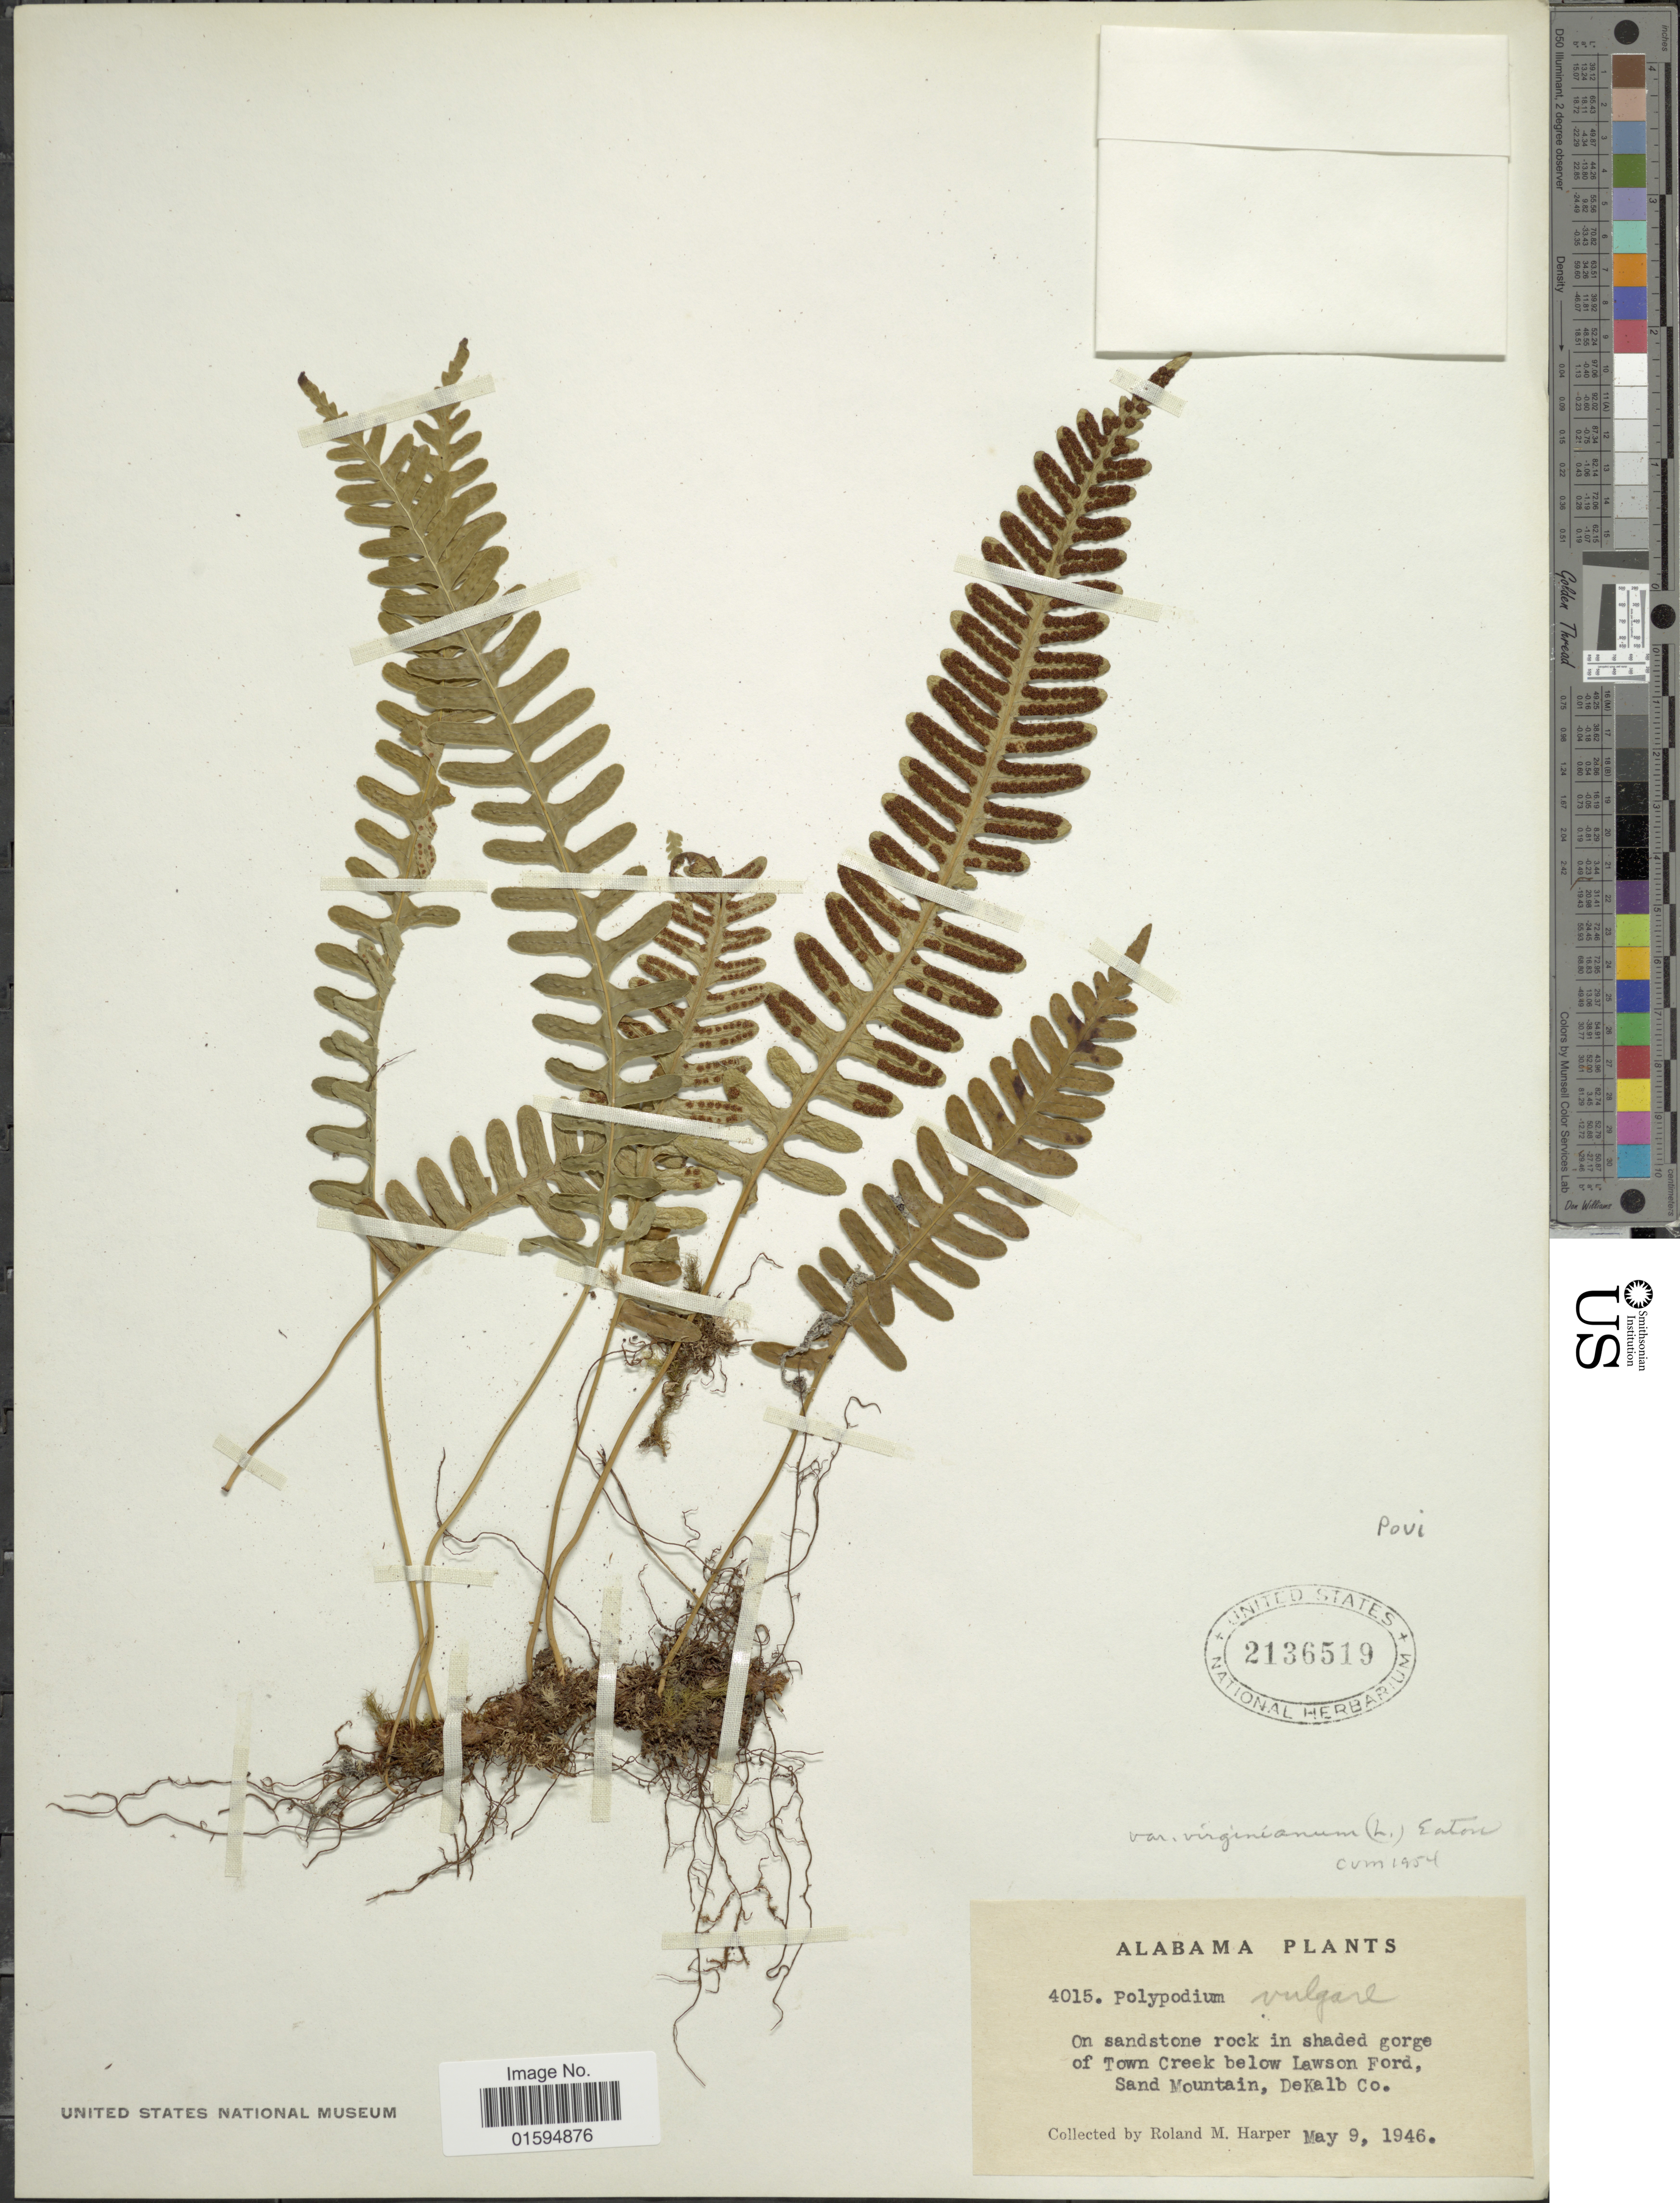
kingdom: Plantae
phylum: Tracheophyta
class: Polypodiopsida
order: Polypodiales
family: Polypodiaceae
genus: Polypodium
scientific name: Polypodium virginianum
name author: L.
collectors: R. M. Harper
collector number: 4015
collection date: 1946-05-09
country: United States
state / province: Alabama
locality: Alabama, On sandstone rock in shaded gorge of Toen Creek below Lawson Ford, Sand Mountain, DeKalb Co.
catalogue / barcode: US 2136519